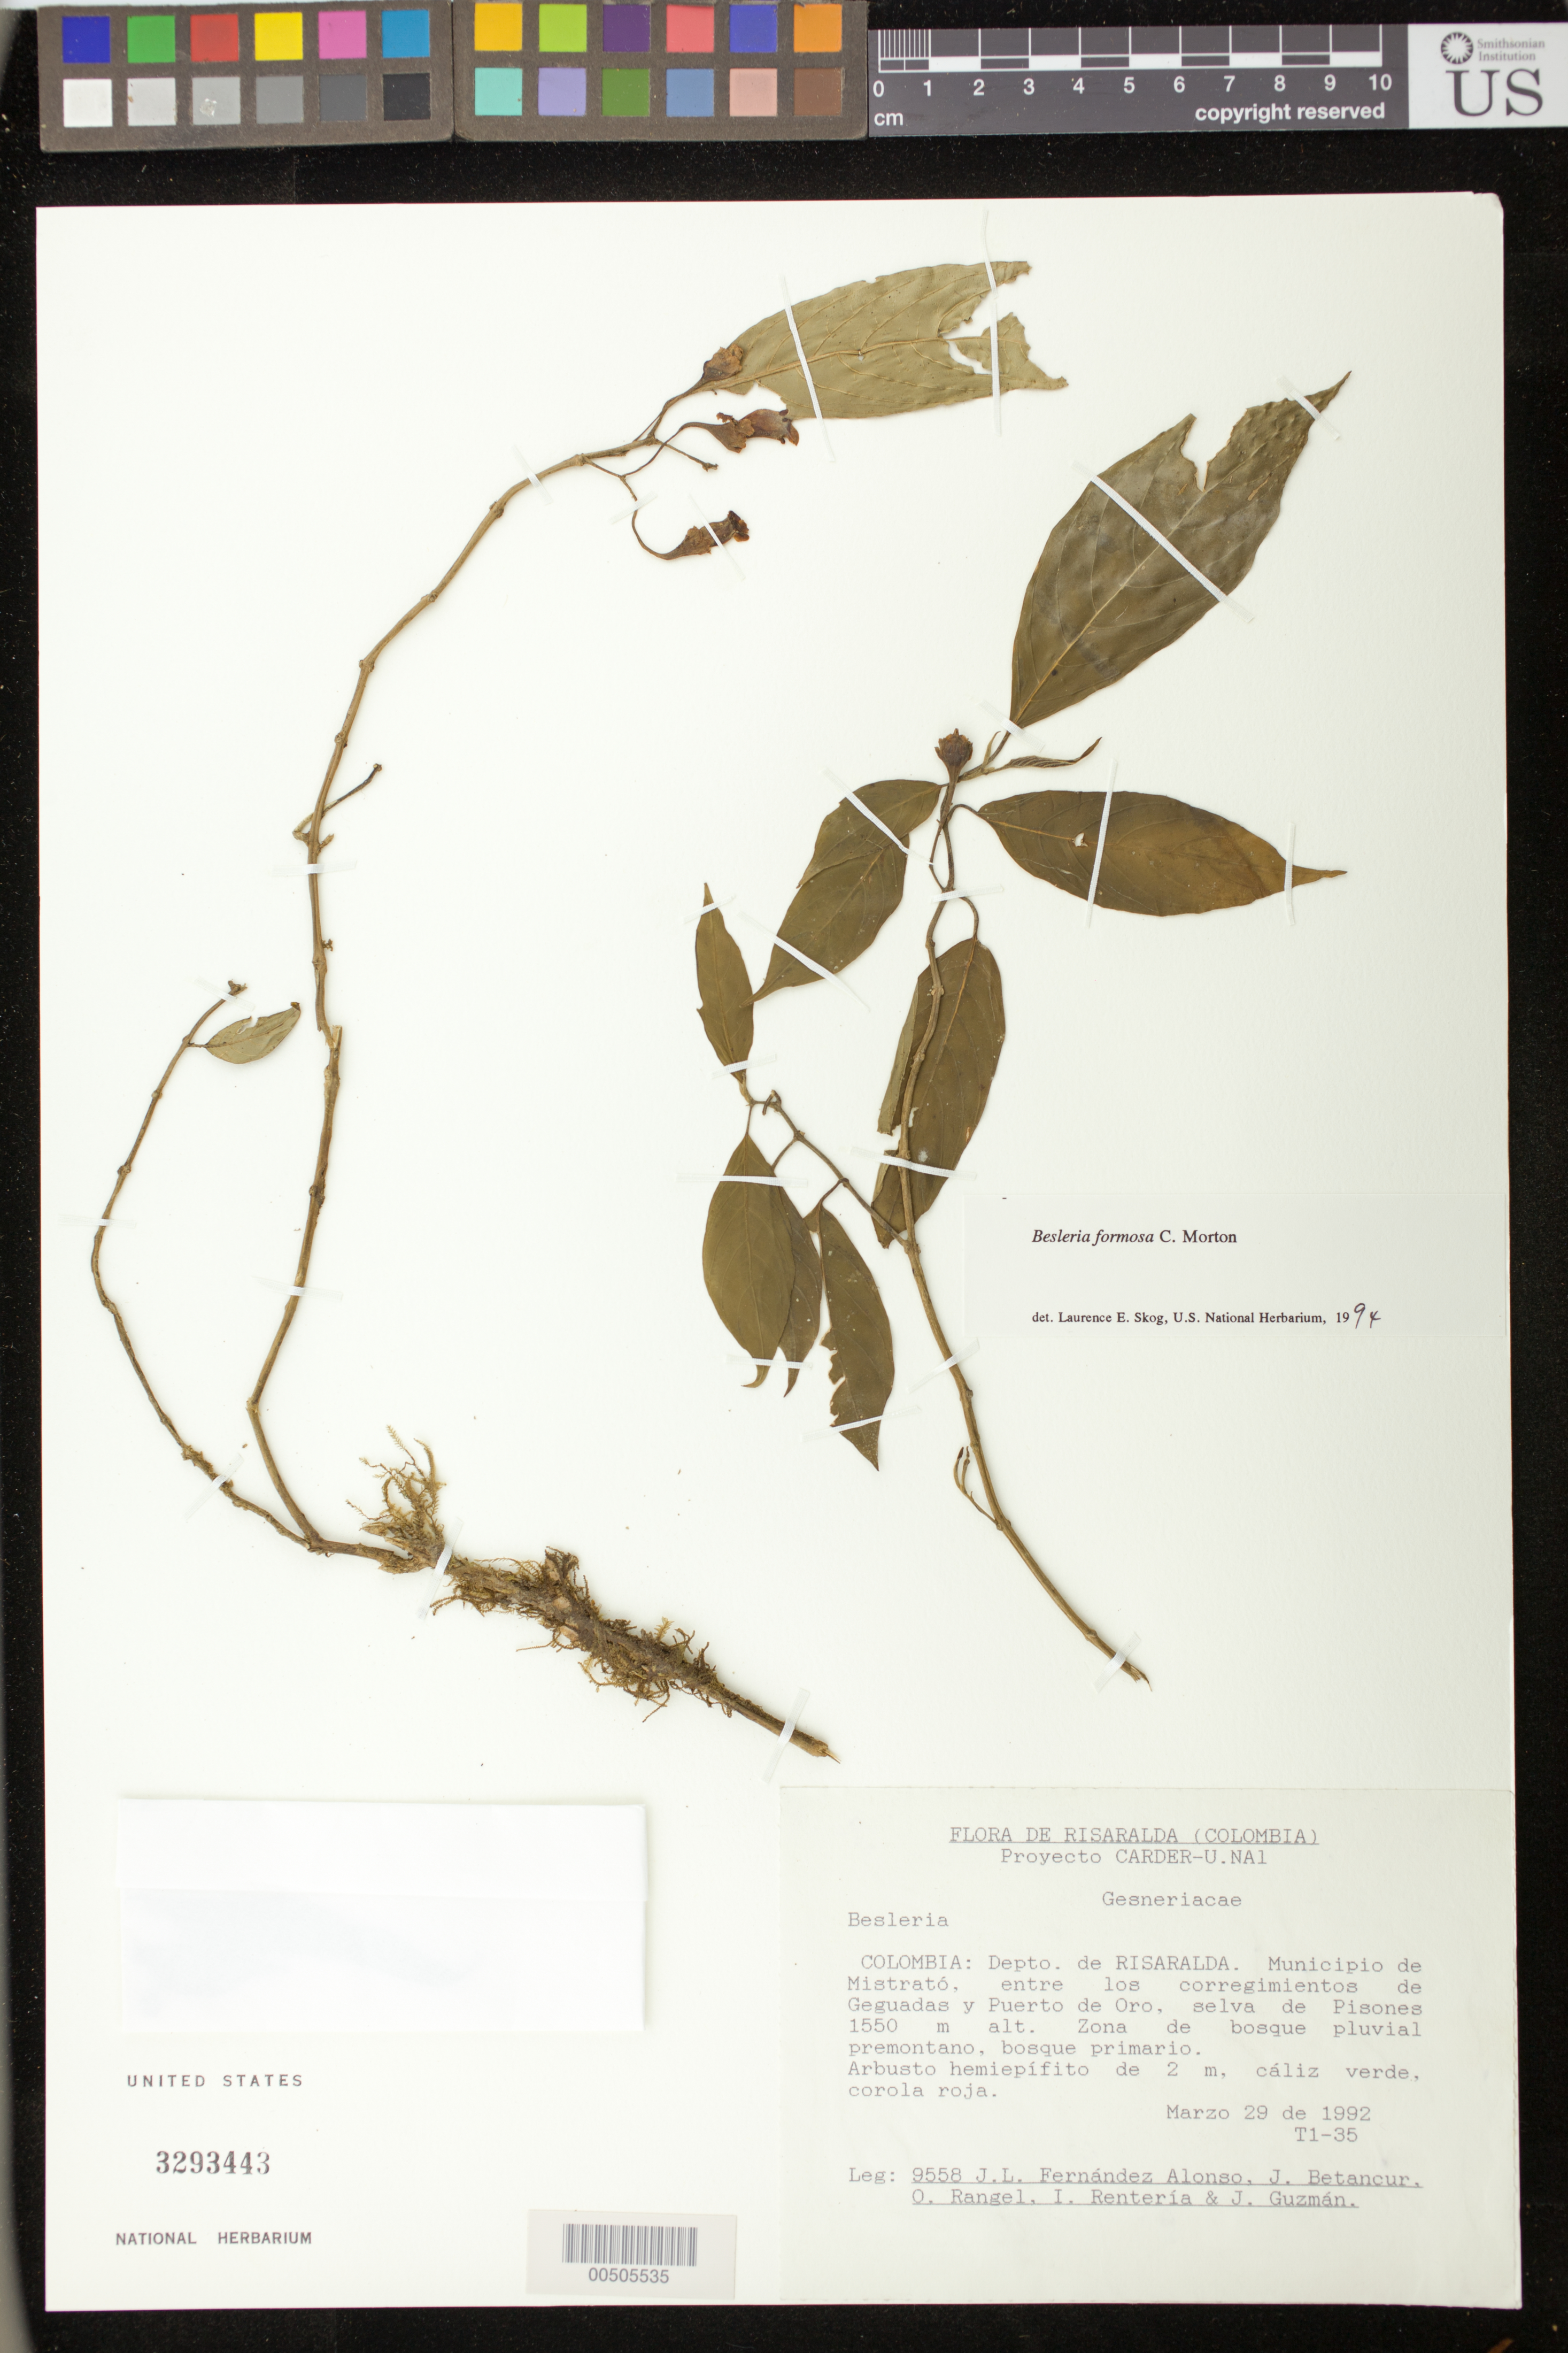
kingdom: Plantae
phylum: Tracheophyta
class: Magnoliopsida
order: Lamiales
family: Gesneriaceae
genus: Besleria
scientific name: Besleria amabilis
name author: C.V. Morton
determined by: Skog, Laurence E.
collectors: J. L. Fernández-Alonso, J. C. Betancur, J. O. Rangel Ch., I. Renteria & J. Guzman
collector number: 9558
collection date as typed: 29 Mar 1992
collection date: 1992-03-29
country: Colombia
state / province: Risaralda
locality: Municipio de Mistrató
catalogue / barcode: US 3293443